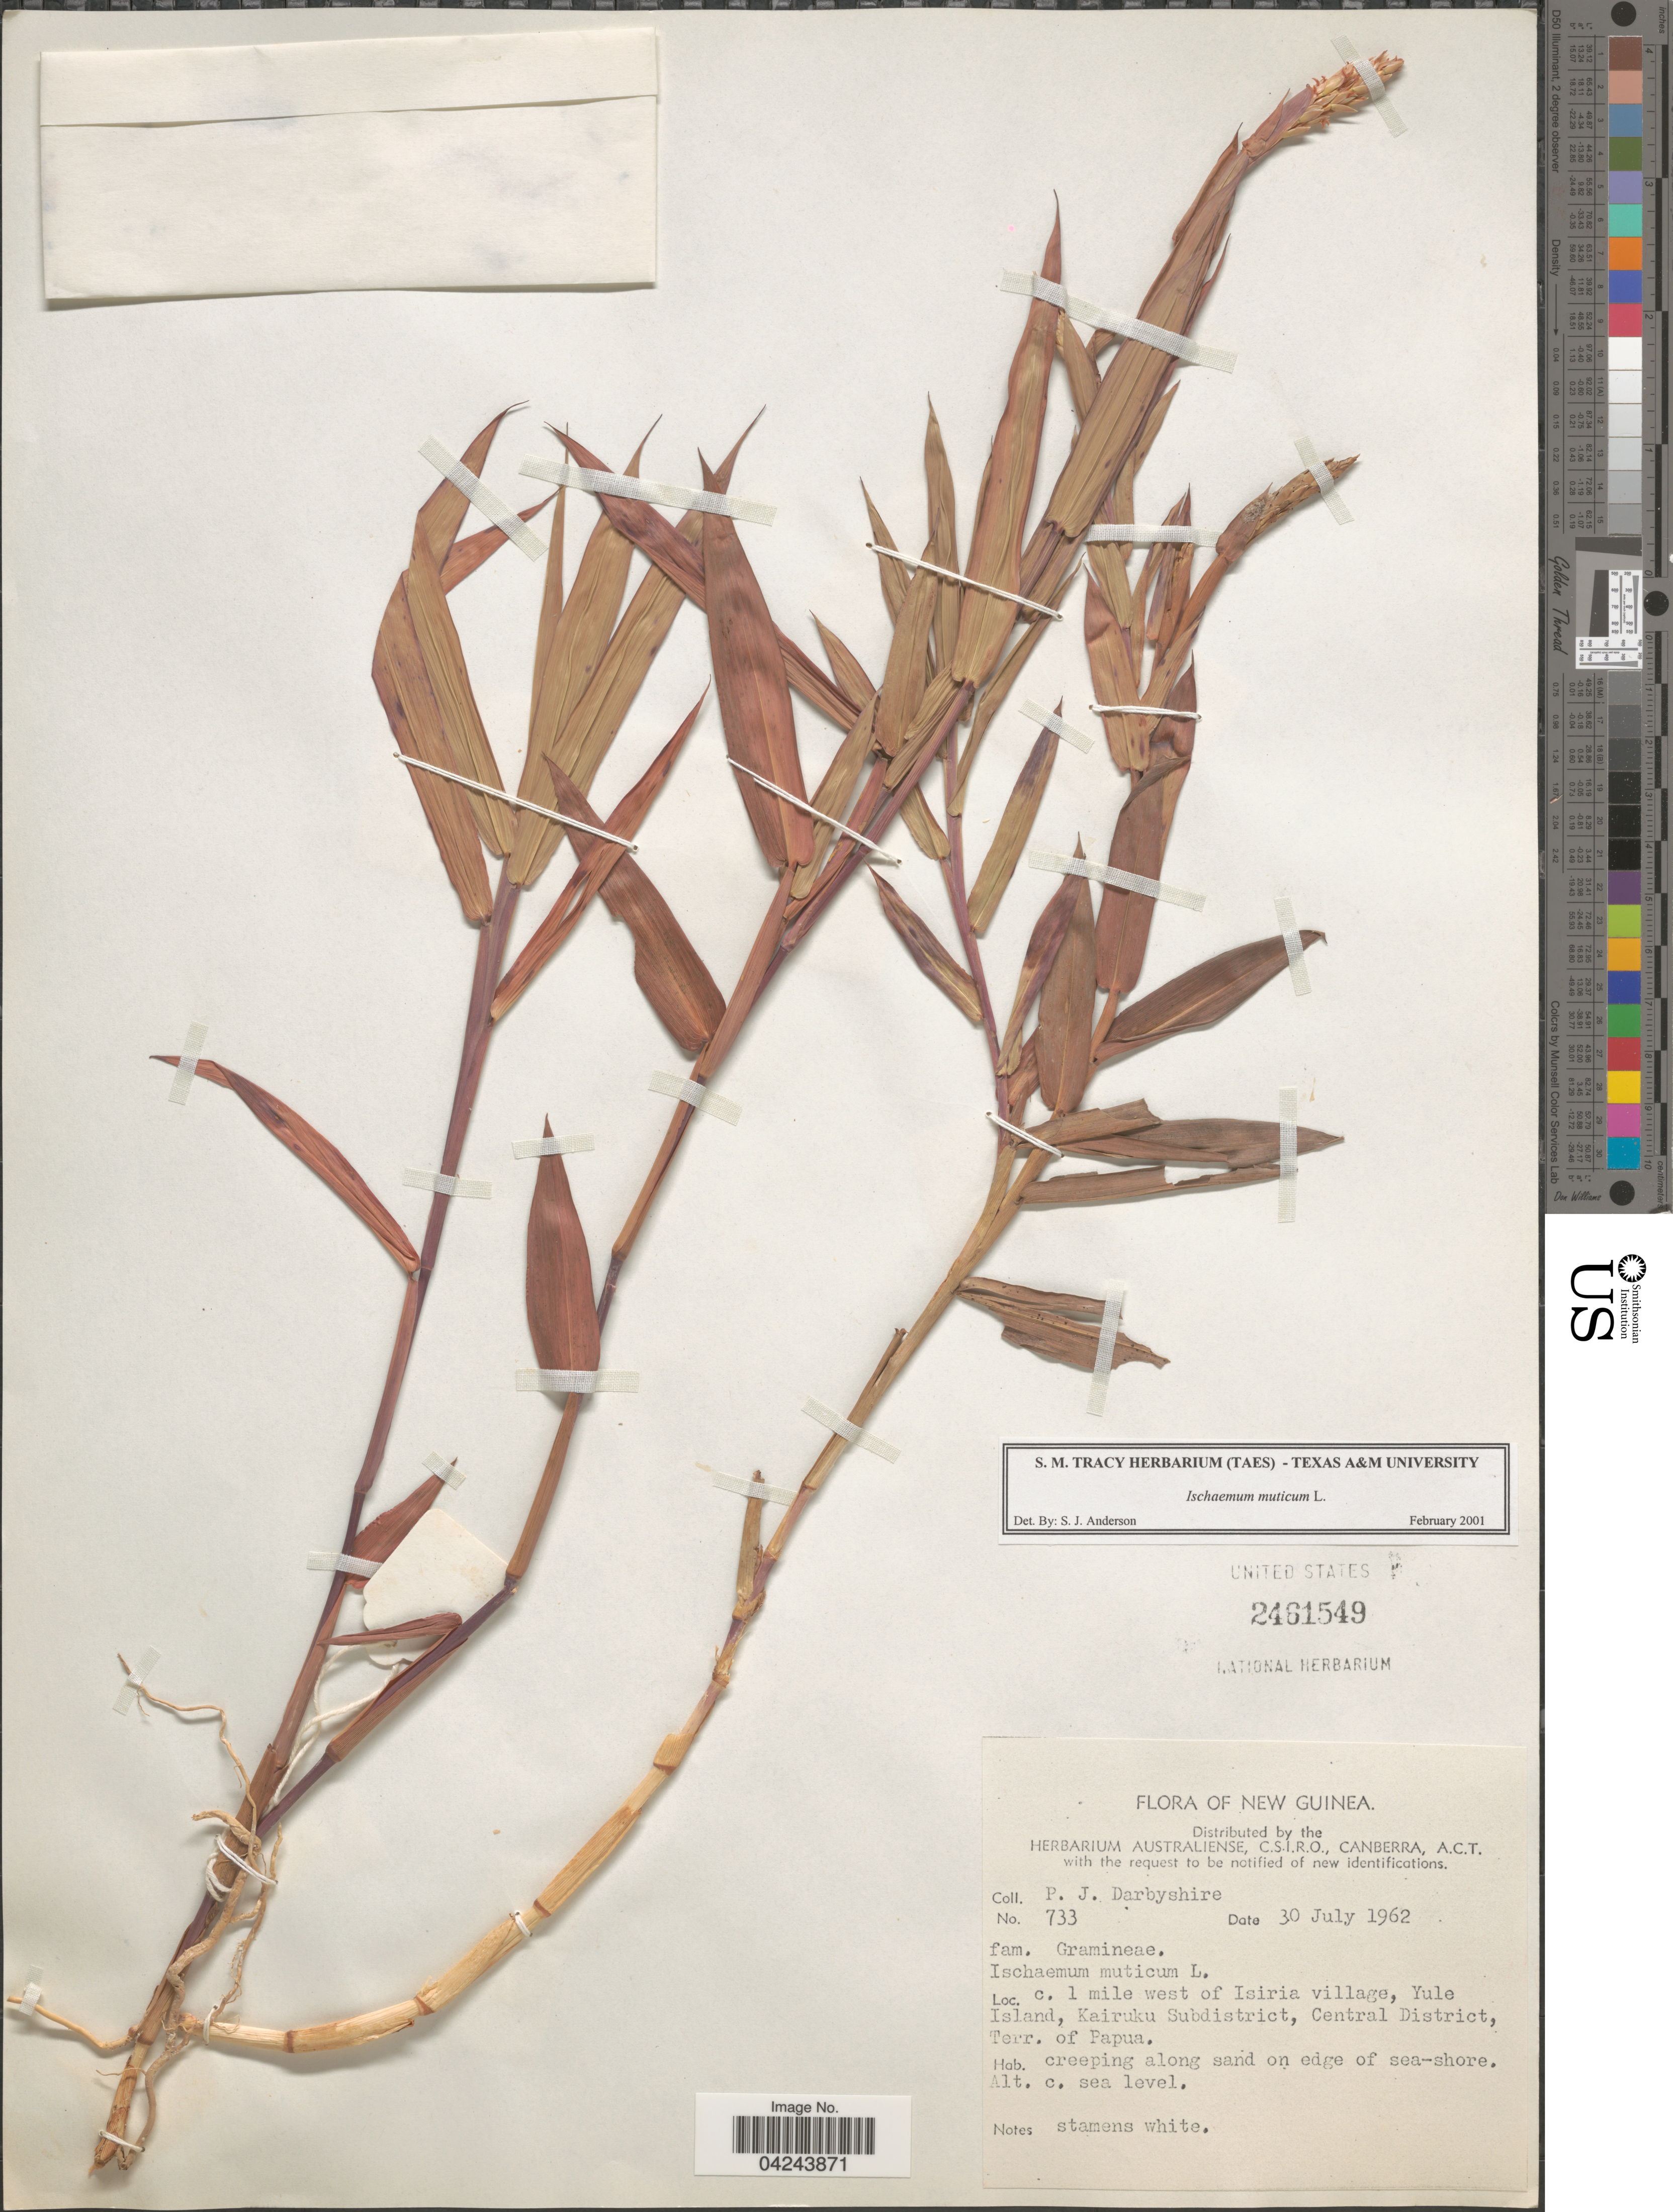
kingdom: Plantae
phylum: Tracheophyta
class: Liliopsida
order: Poales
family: Poaceae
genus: Ischaemum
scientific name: Ischaemum muticum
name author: L.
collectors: P. Darbyshire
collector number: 733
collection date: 1962-07-30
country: Papua New Guinea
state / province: Central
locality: New Guinea. C. 1 mile west of Isiria village, Yule Island, Kairuku Subdistrict, Central District, Terr. of Papua.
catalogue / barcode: US 2461549